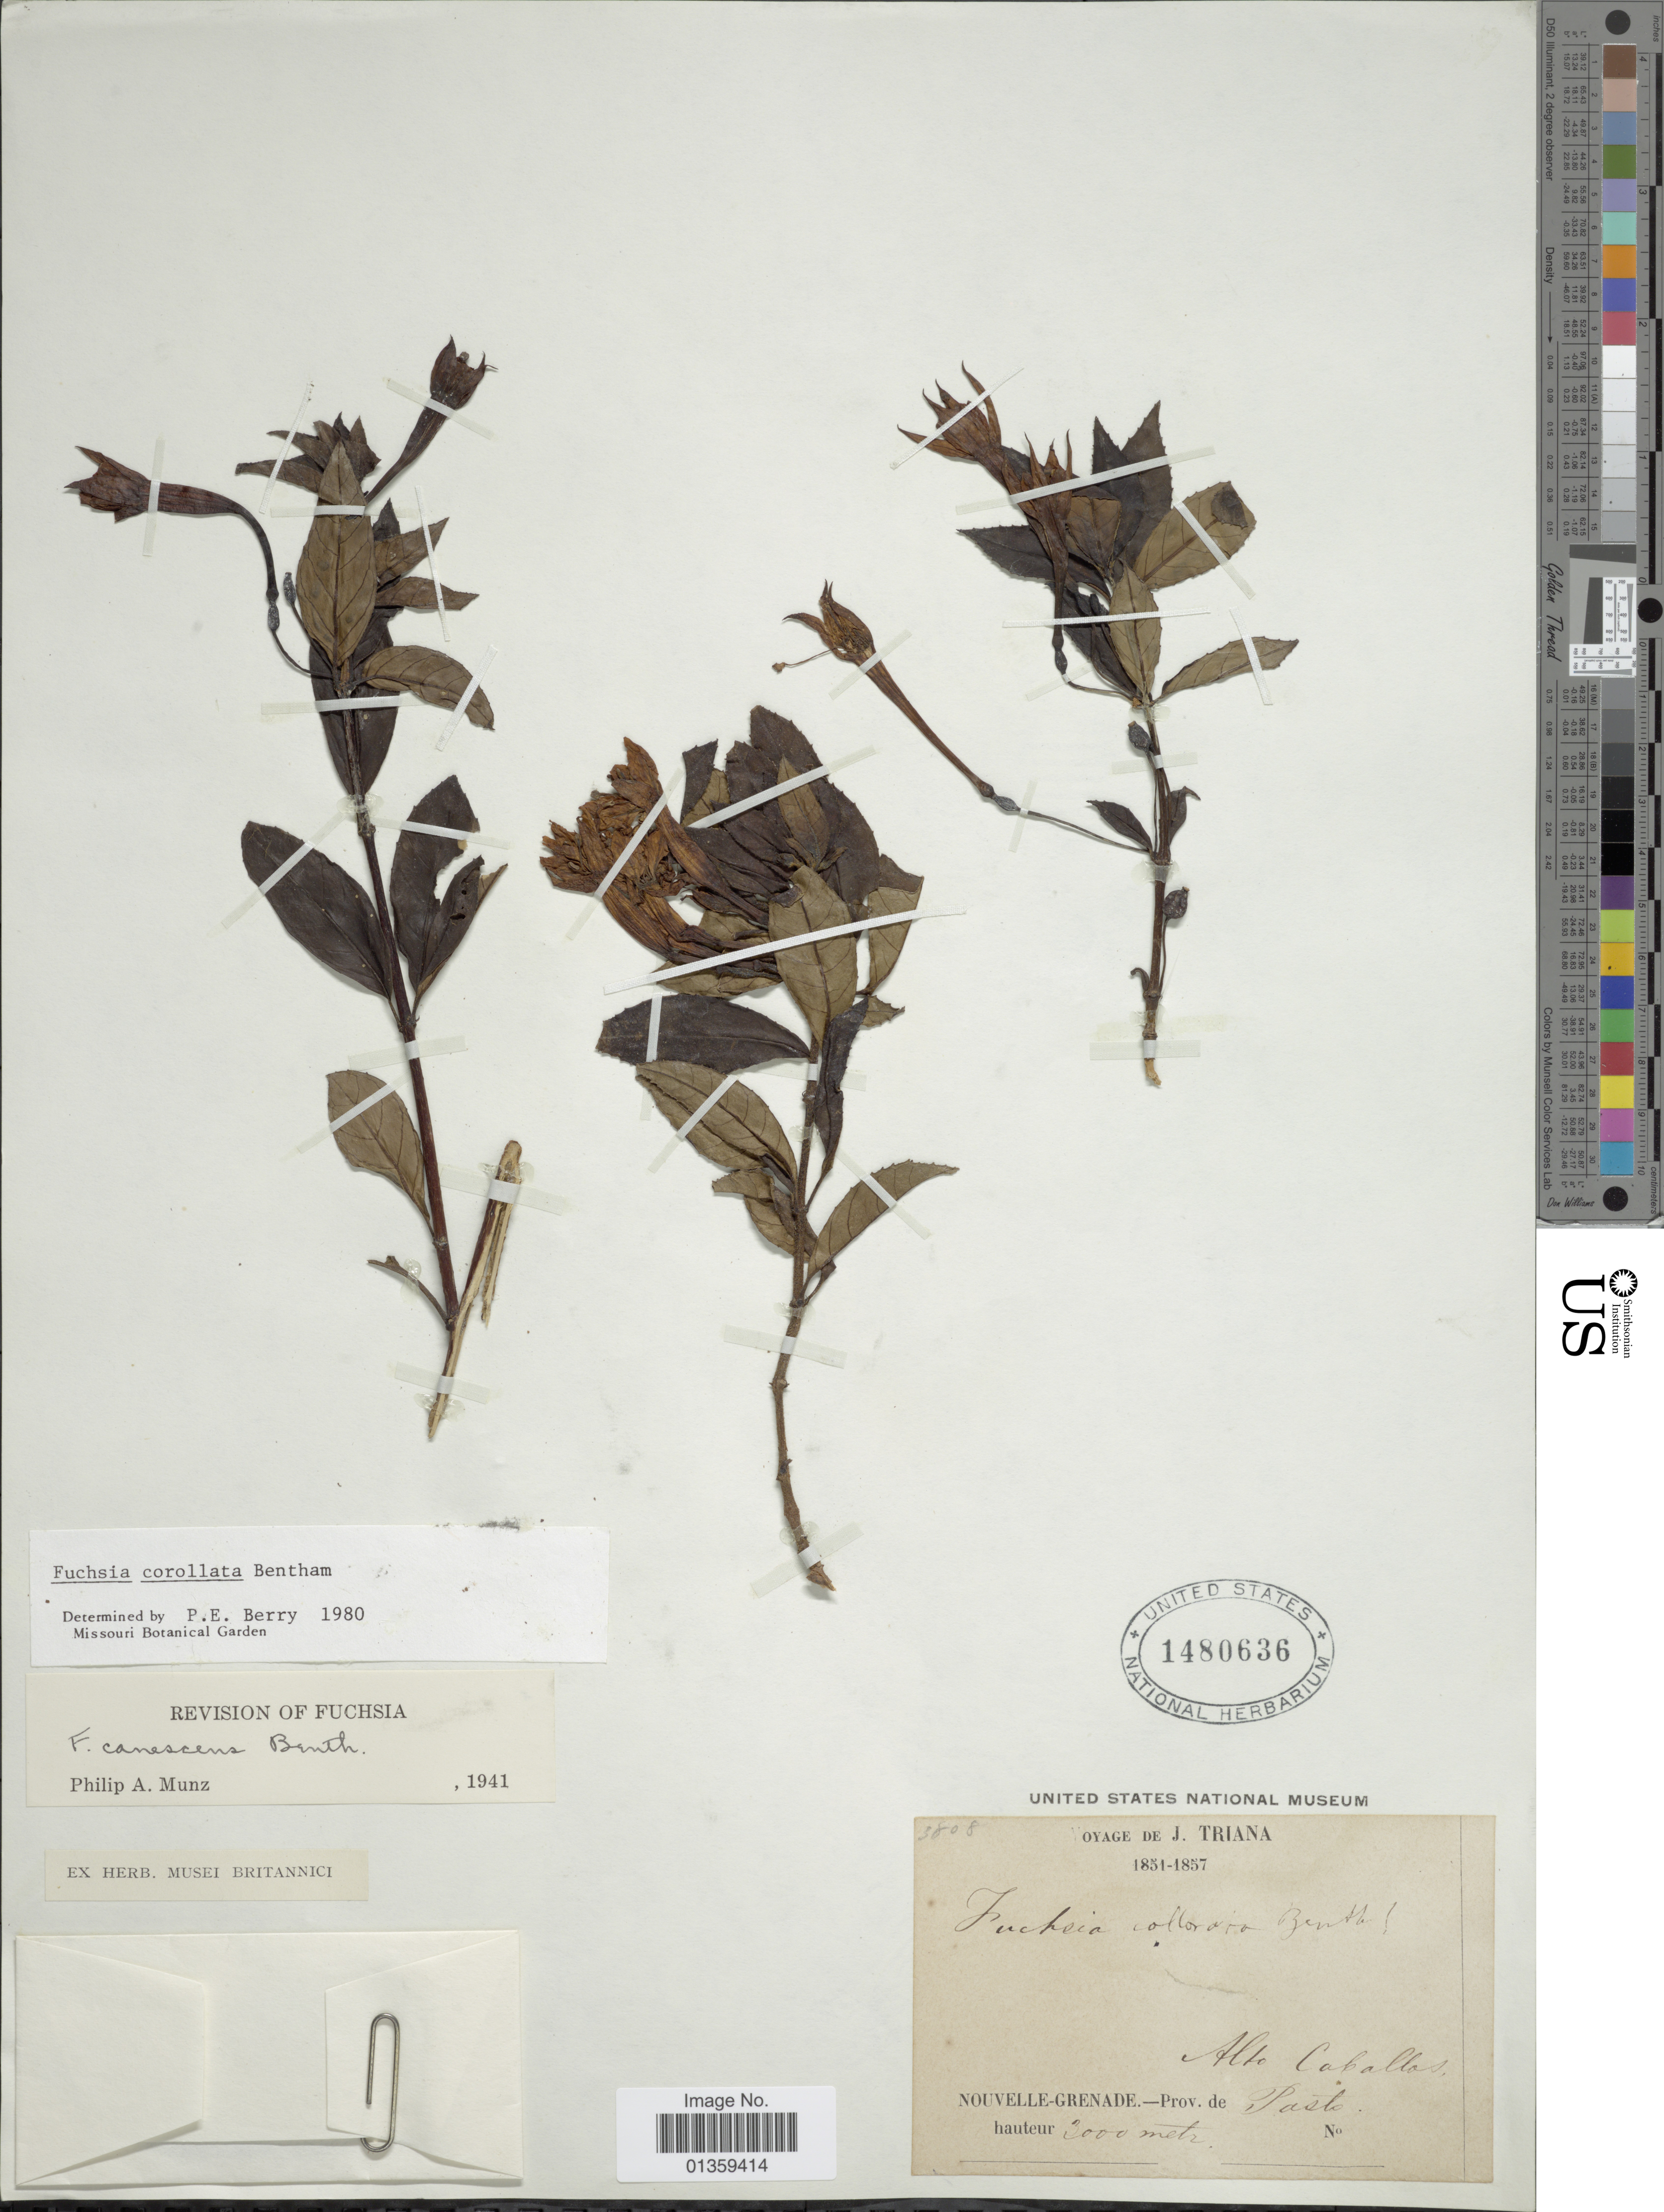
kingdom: Plantae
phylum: Tracheophyta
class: Magnoliopsida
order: Myrtales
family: Onagraceae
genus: Fuchsia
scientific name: Fuchsia corymbiflora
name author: Ruiz & Pav.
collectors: J. Triana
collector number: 3808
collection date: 1851/1857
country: Colombia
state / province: Nariño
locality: Alto Caballos, Nouvelle-Grenade, Prov. de Pasto [interpreted]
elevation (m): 3000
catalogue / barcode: US 1480636